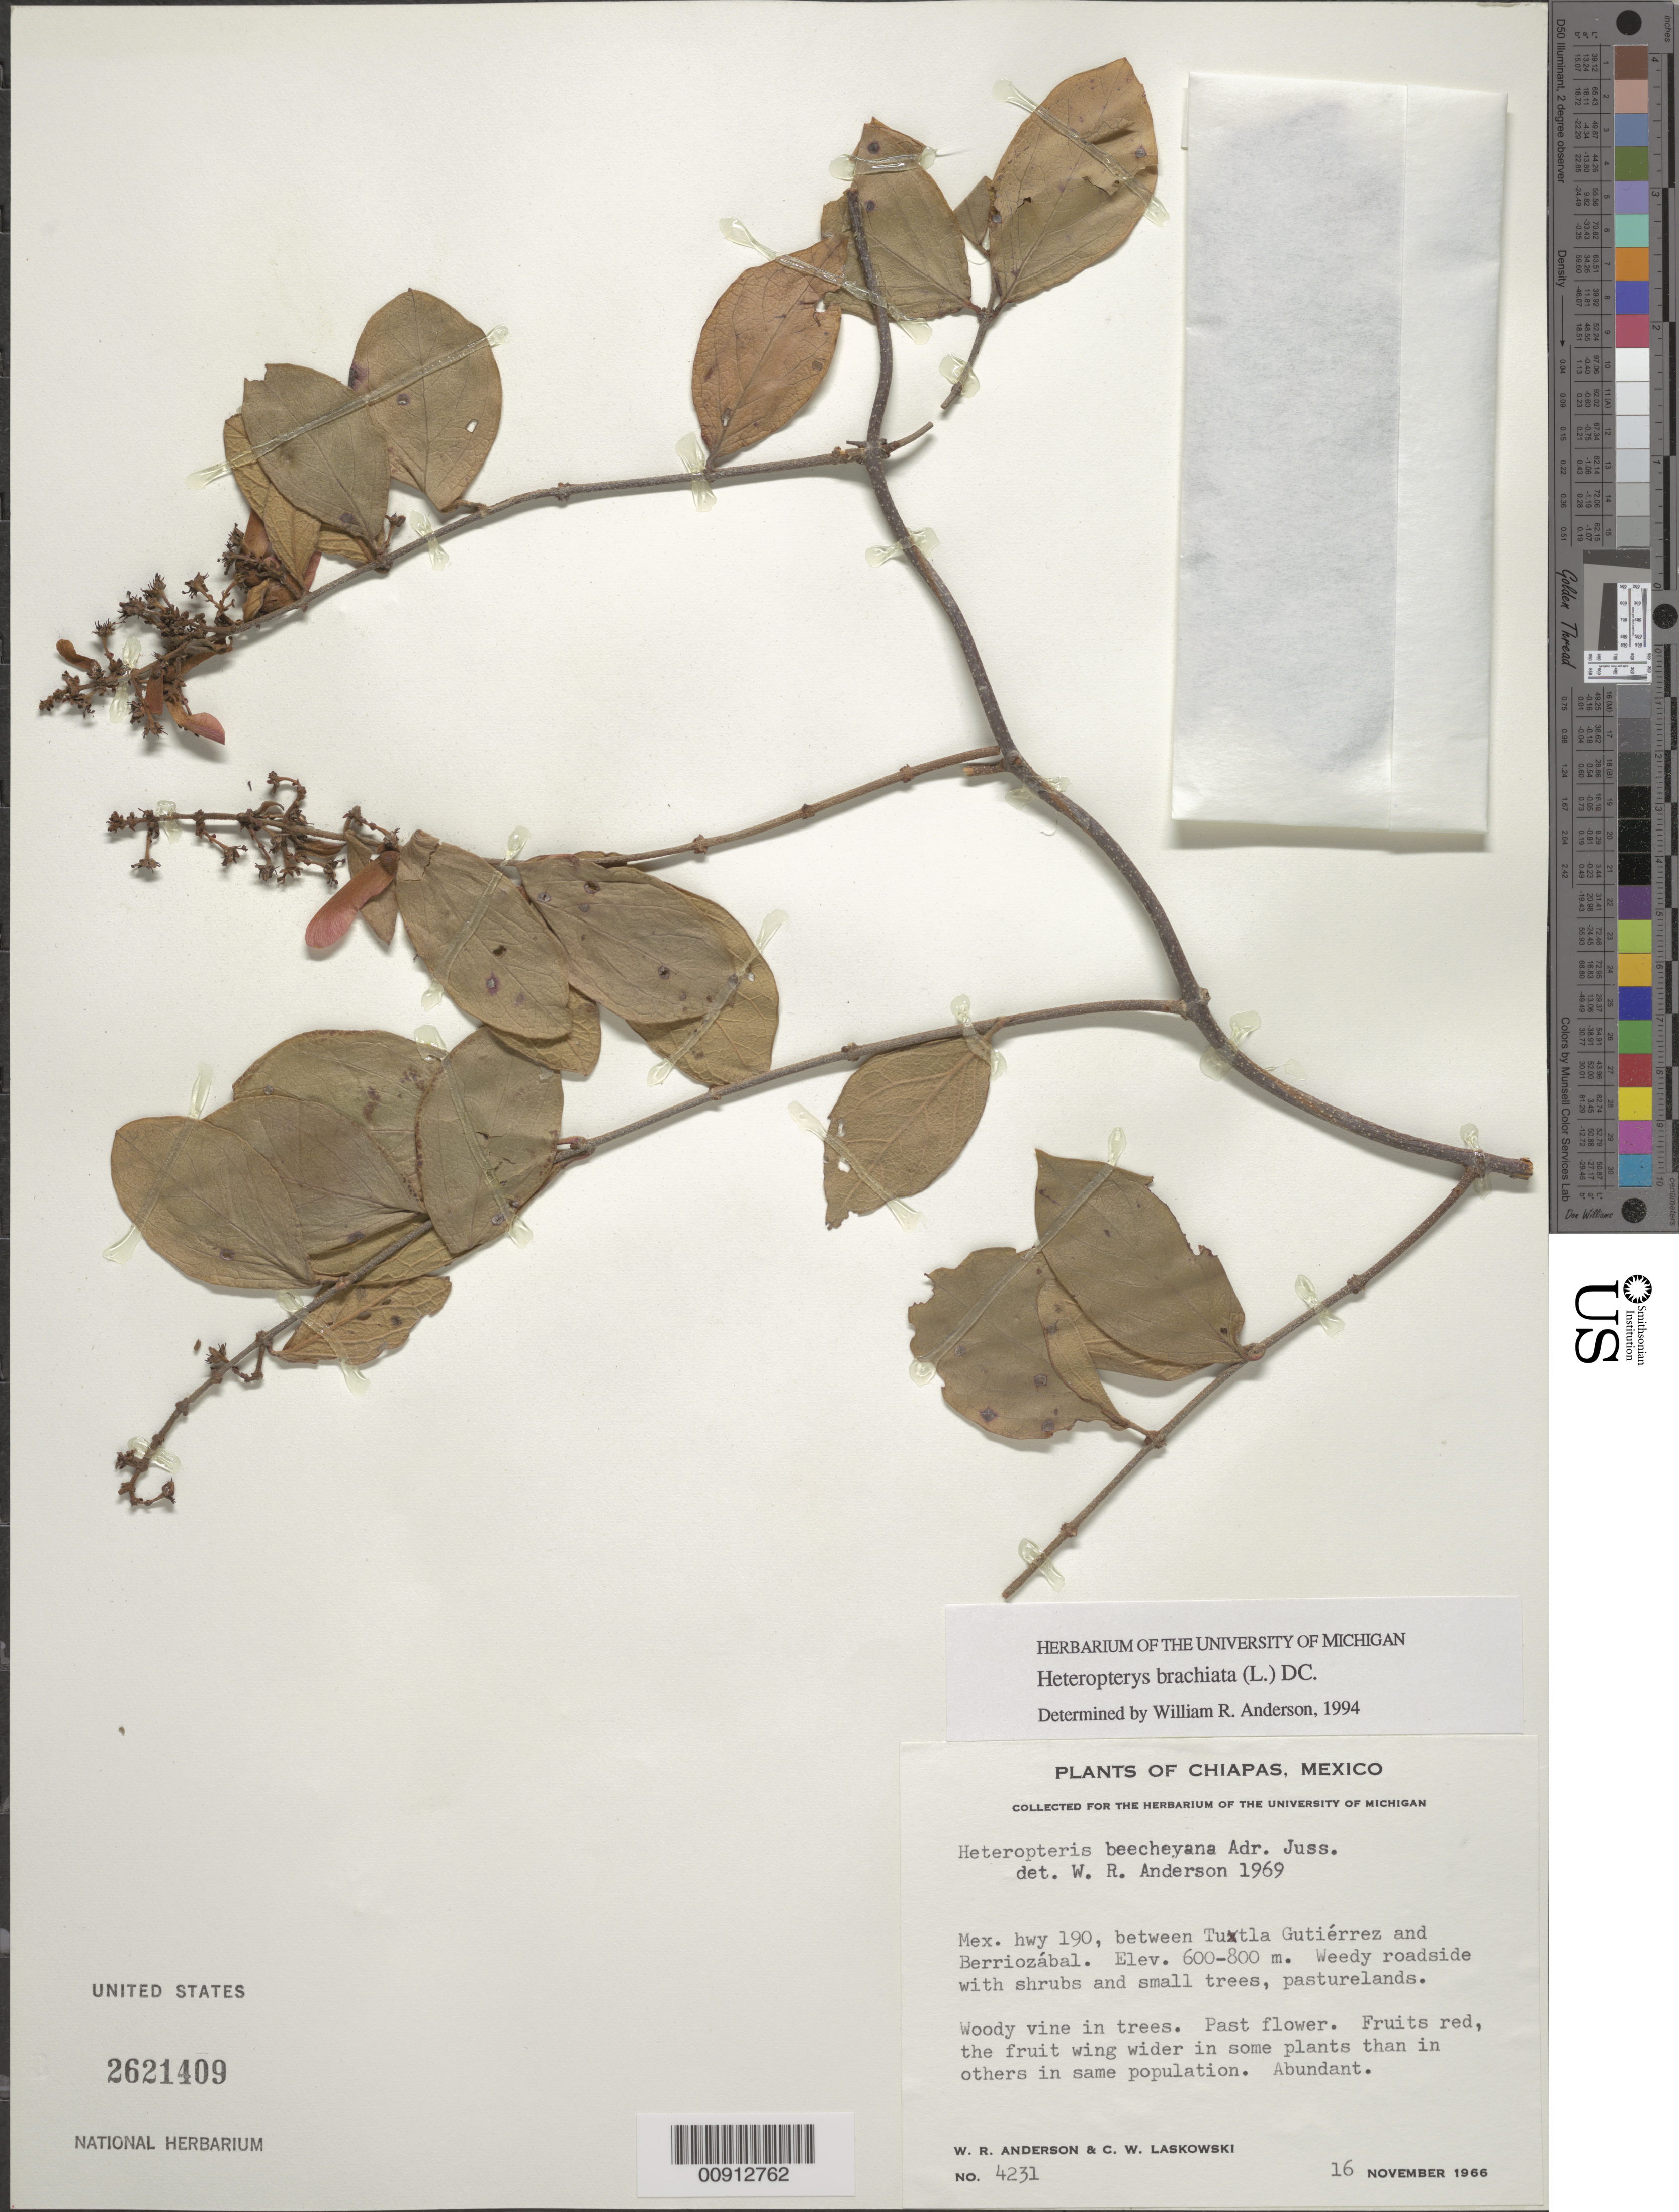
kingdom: Plantae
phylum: Tracheophyta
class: Magnoliopsida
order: Malpighiales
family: Malpighiaceae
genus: Heteropterys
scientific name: Heteropterys brachiata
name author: (L.) DC.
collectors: W. R. Anderson & C. Laskowski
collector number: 4231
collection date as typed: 16 Nov 1966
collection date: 1966-11-16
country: Mexico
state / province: Chiapas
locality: Mex. Hwy 190, between Tuxtla Gutiérrez and Berriozábal. Chiapas.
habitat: Weedy roadside with shrubs and small trees, pasturelands. Vine in trees.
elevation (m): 800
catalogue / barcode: US 2621409